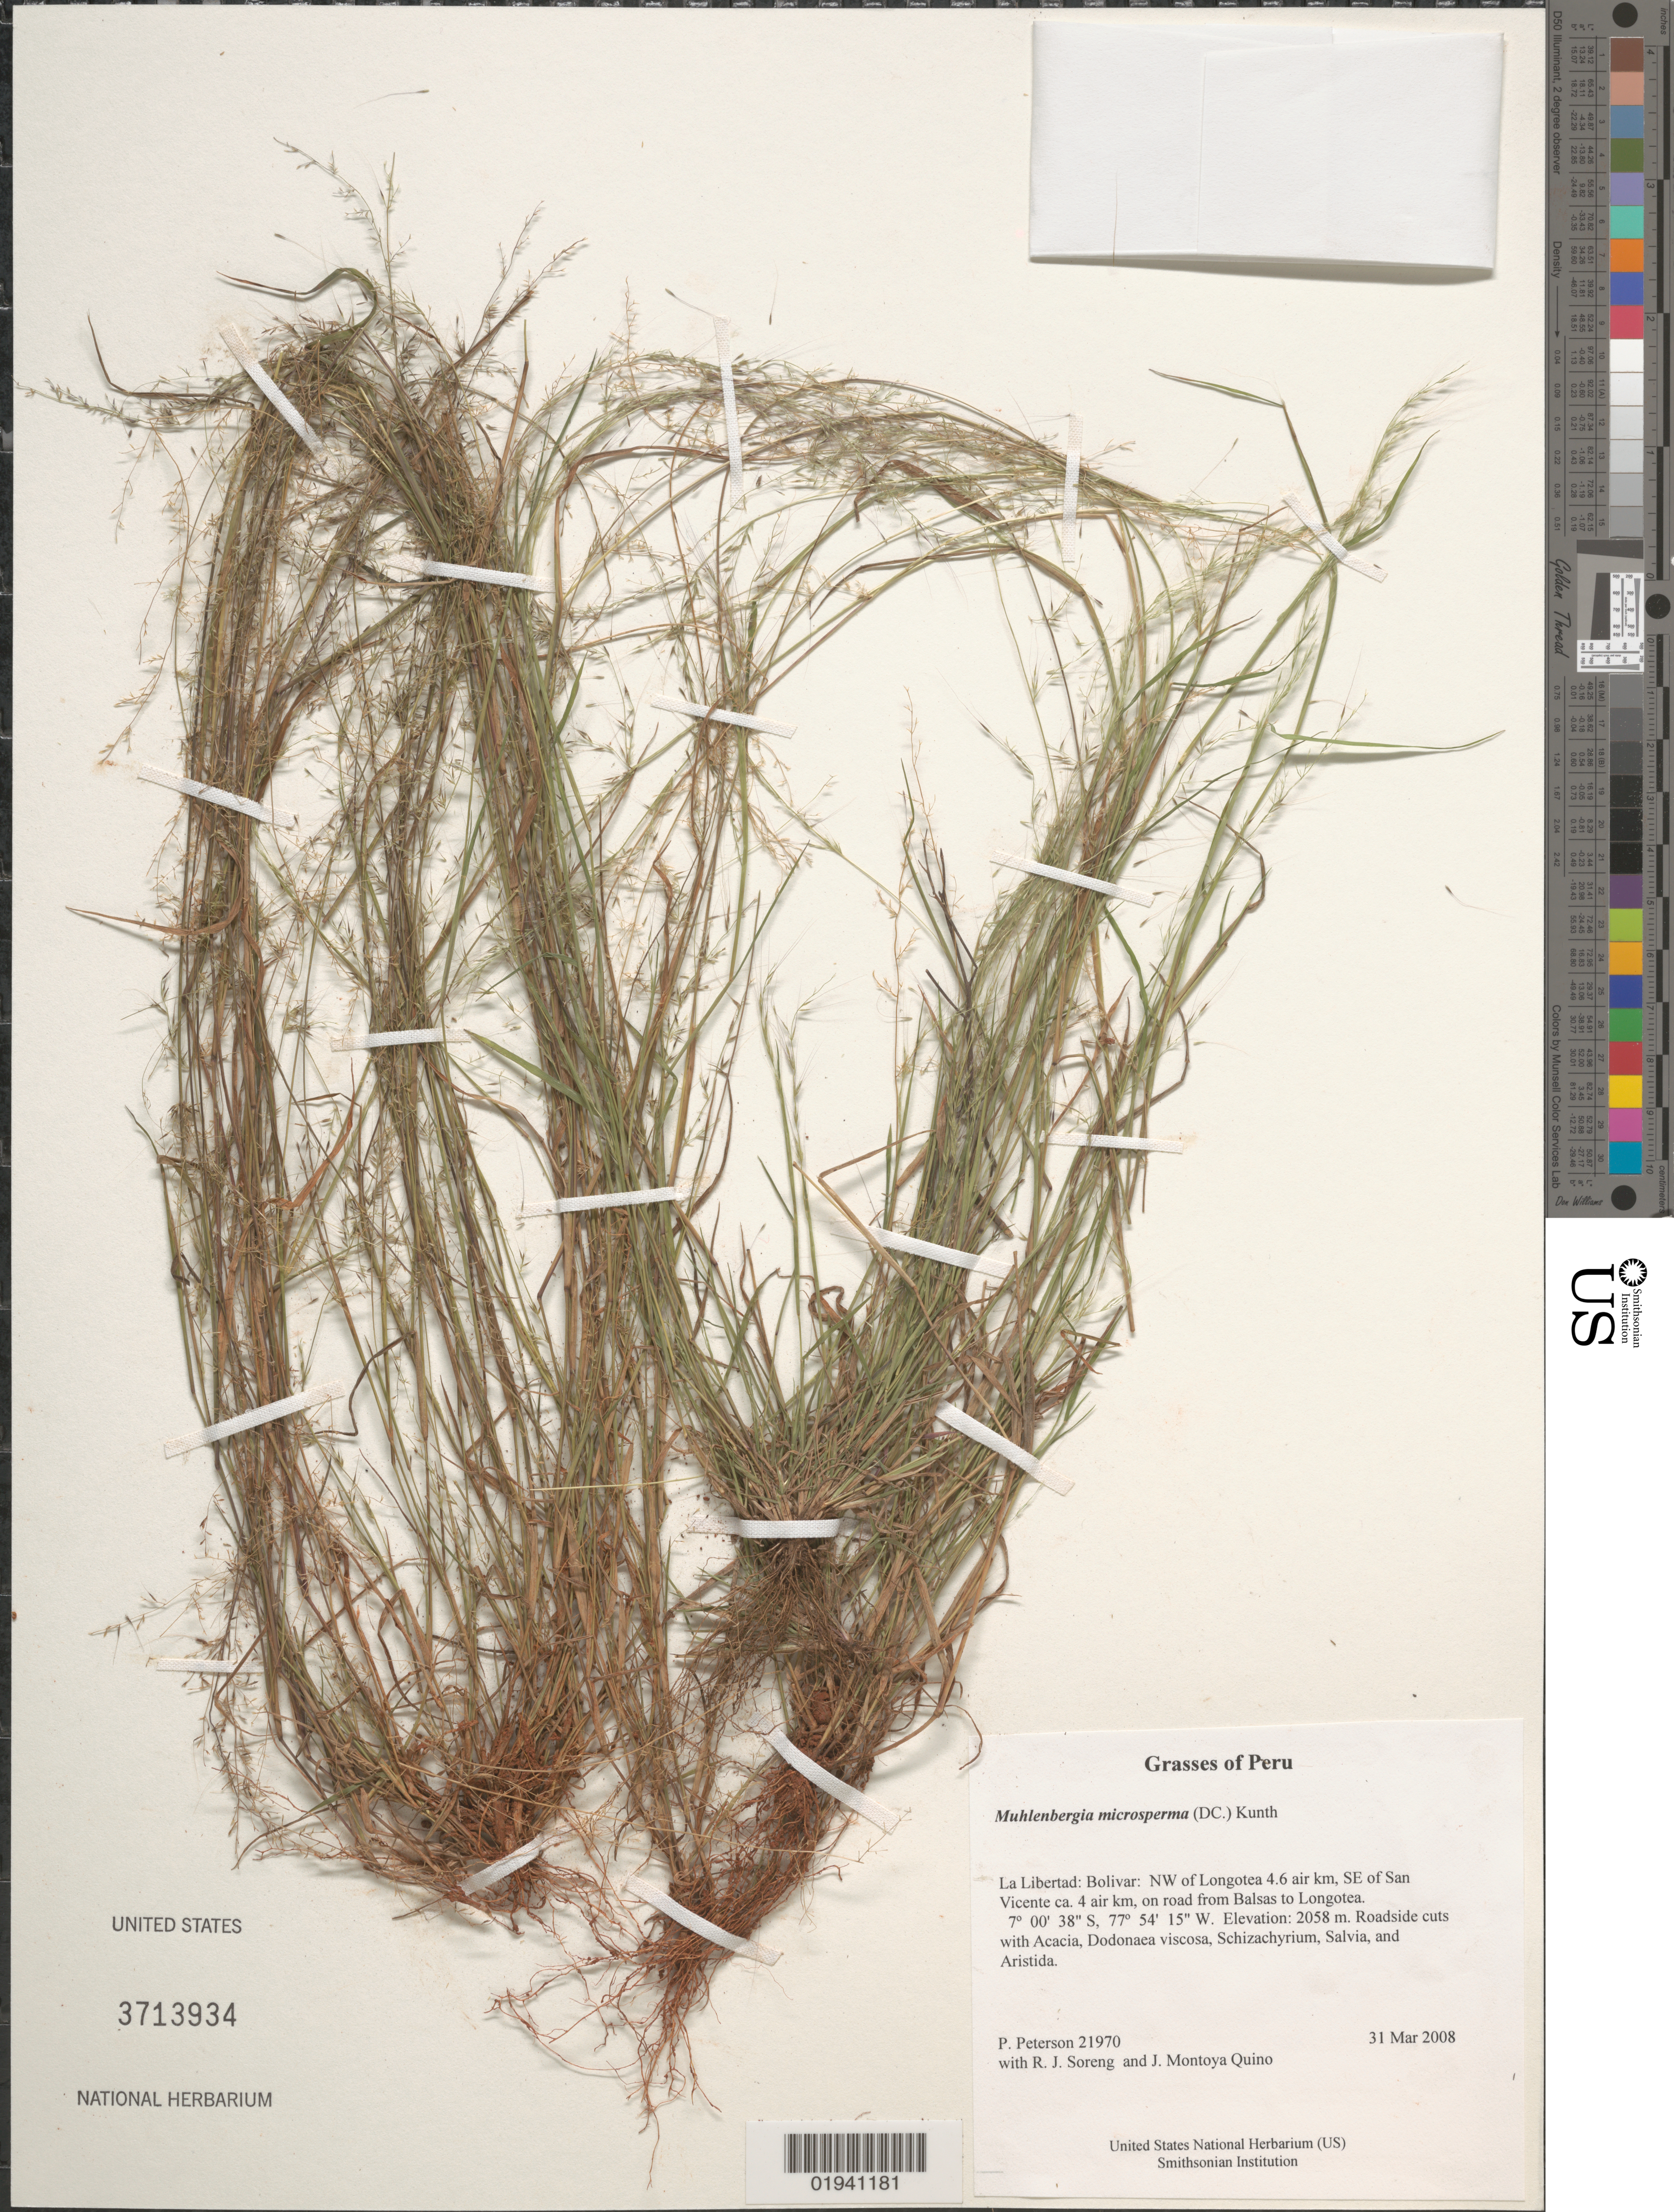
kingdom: Plantae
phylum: Tracheophyta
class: Liliopsida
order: Poales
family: Poaceae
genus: Muhlenbergia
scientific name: Muhlenbergia microsperma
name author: (DC.) Kunth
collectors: P. M. Peterson, R. J. Soreng & J. Montoya Quino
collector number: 21970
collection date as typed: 31 Mar 2008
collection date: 2008-03-31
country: Peru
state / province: La Libertad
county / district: Bolívar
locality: NW of Longotea 4.6 air km, SE of San Vicente ca. 4 air km, on road from Balsas to Longotea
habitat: Roadside cuts with Acacia, Dodonaea viscosa, Schizachyrium, Salvia, and Aristida.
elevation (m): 2058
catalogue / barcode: US 3713934